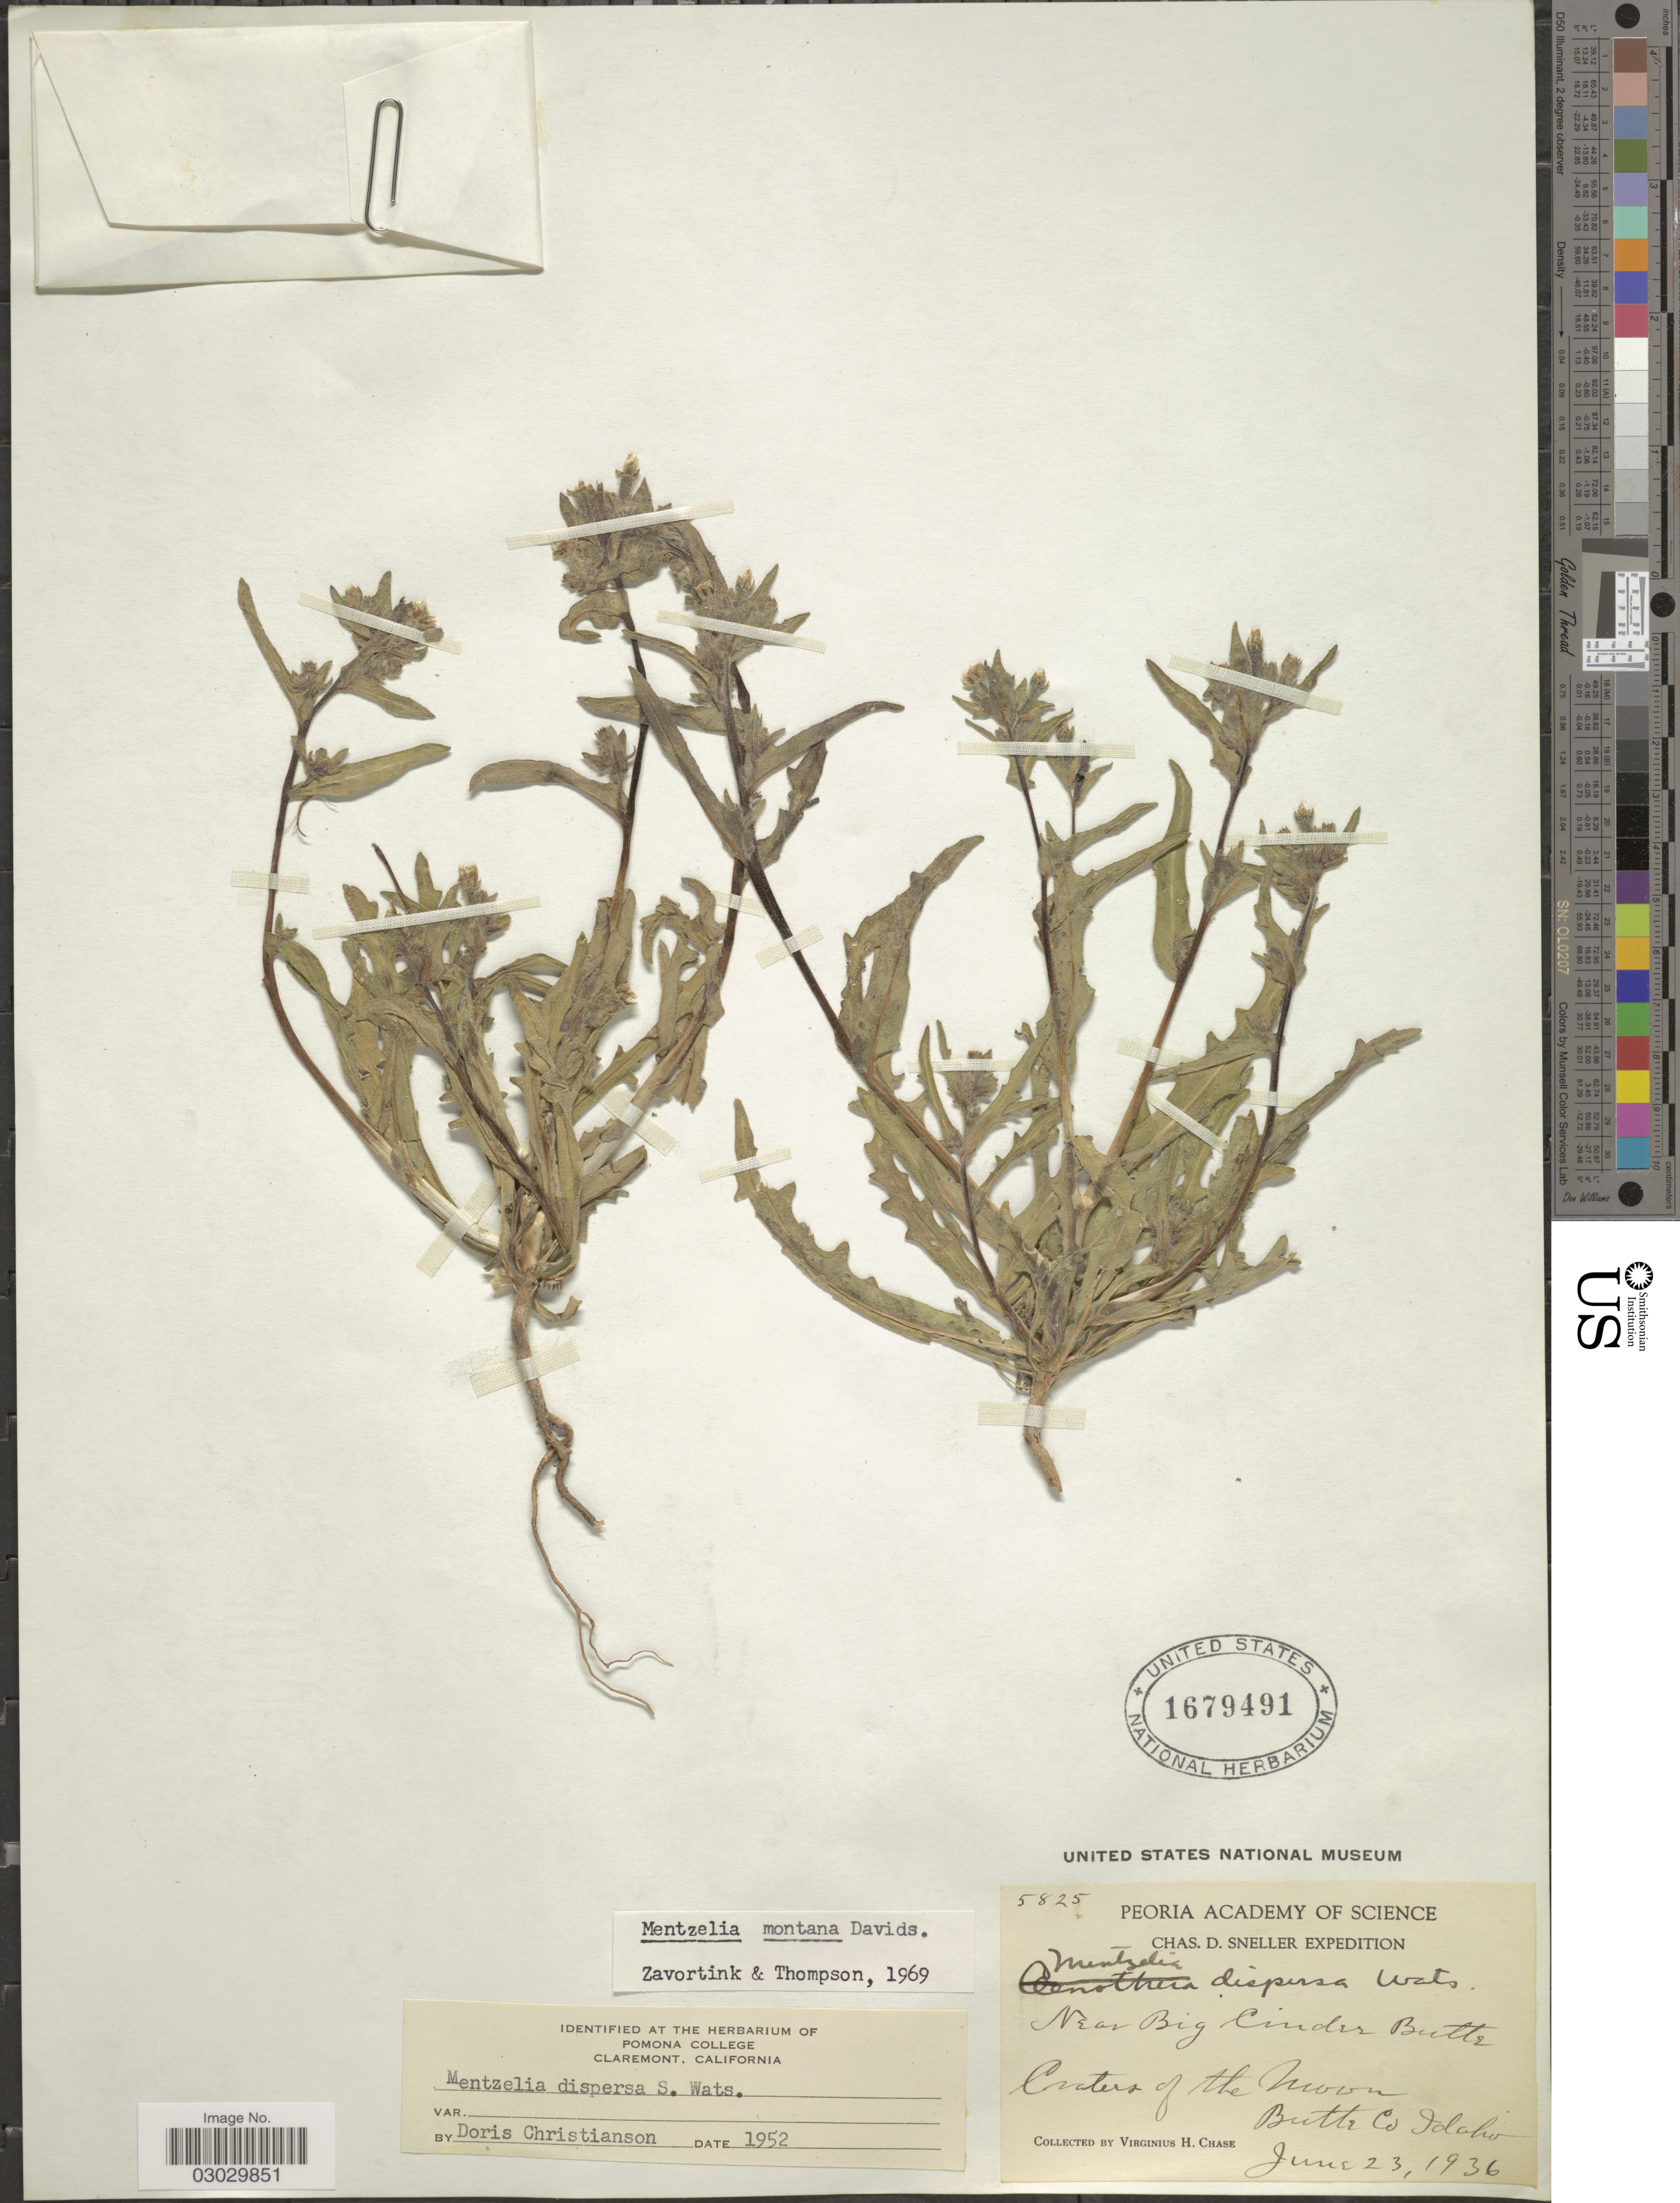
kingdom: Plantae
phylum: Tracheophyta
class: Magnoliopsida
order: Cornales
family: Loasaceae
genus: Mentzelia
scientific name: Mentzelia montana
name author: (Davidson) Davidson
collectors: V. H. Chase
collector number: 5825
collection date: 1936-06-23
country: United States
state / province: Idaho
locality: Near Big Cinder Butte Craters of the Moon Butte Co Idaho.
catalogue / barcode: US 1679491